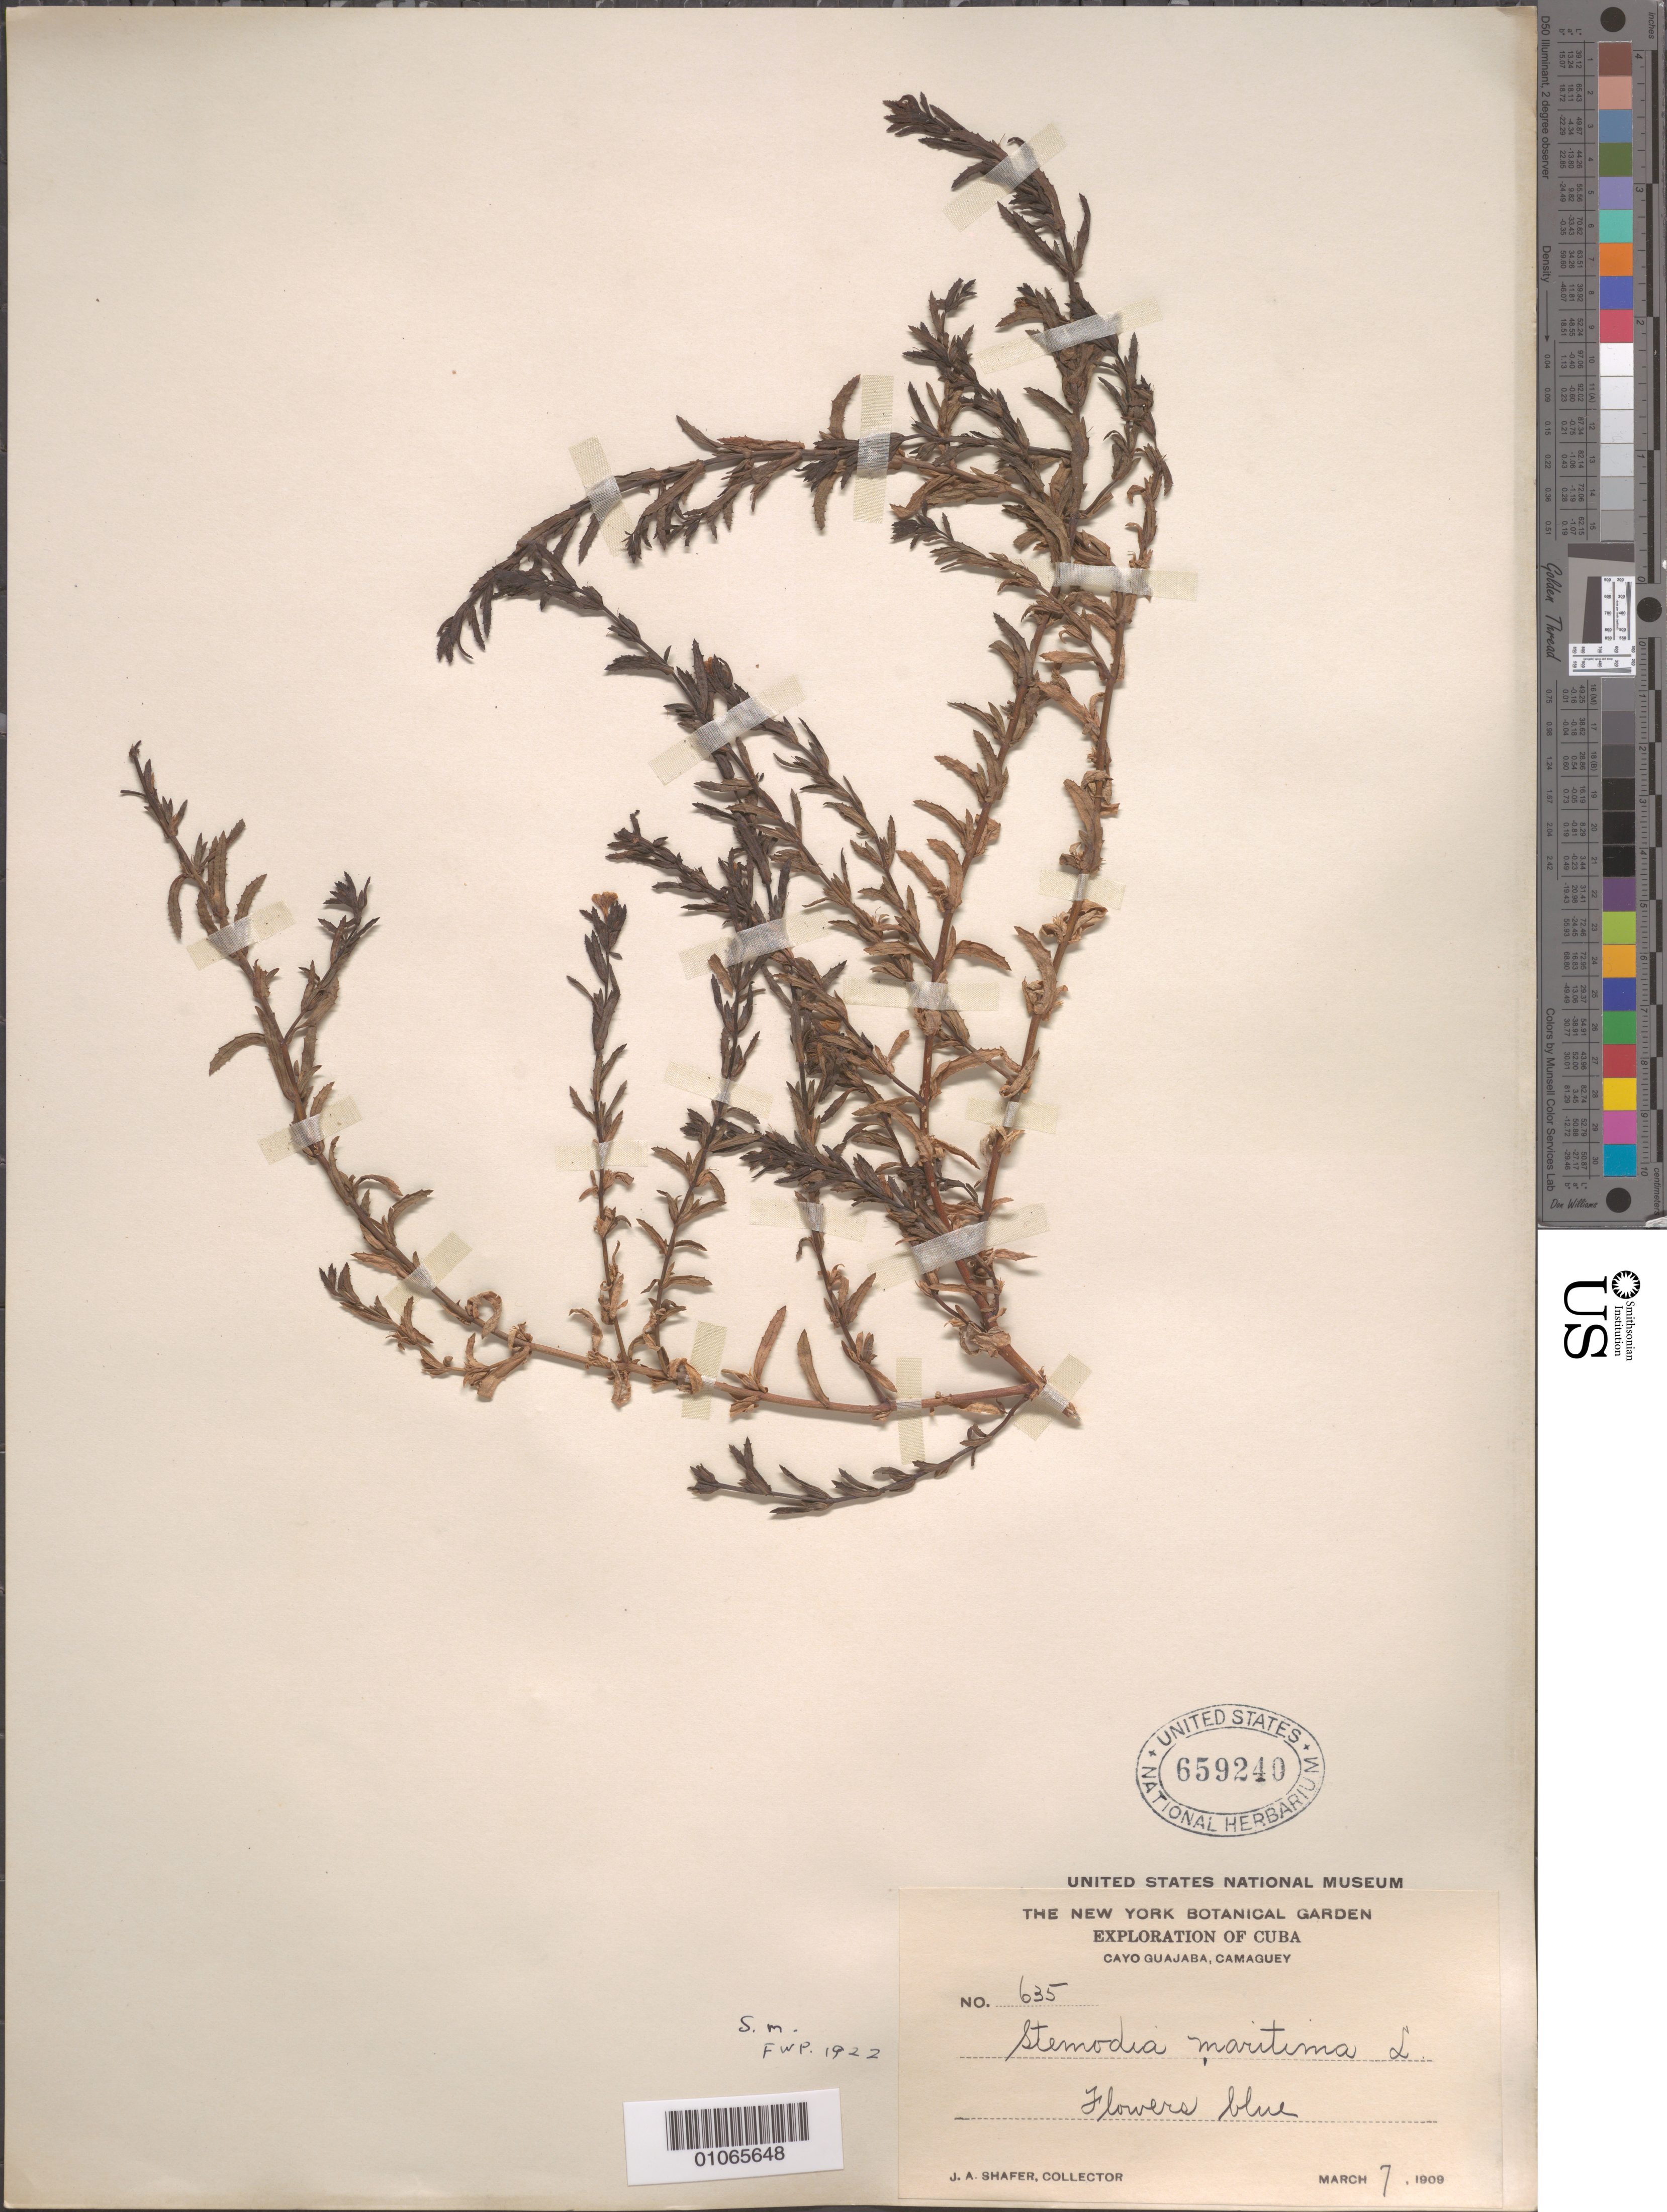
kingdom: Plantae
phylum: Tracheophyta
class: Magnoliopsida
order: Lamiales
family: Plantaginaceae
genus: Stemodia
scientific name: Stemodia maritima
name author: L.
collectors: J. A. Shafer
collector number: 635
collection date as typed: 07 Mar 1909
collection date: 1909-03-07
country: Cuba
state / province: Camagüey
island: Cuba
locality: Cayo Guajaba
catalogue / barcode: US 659240